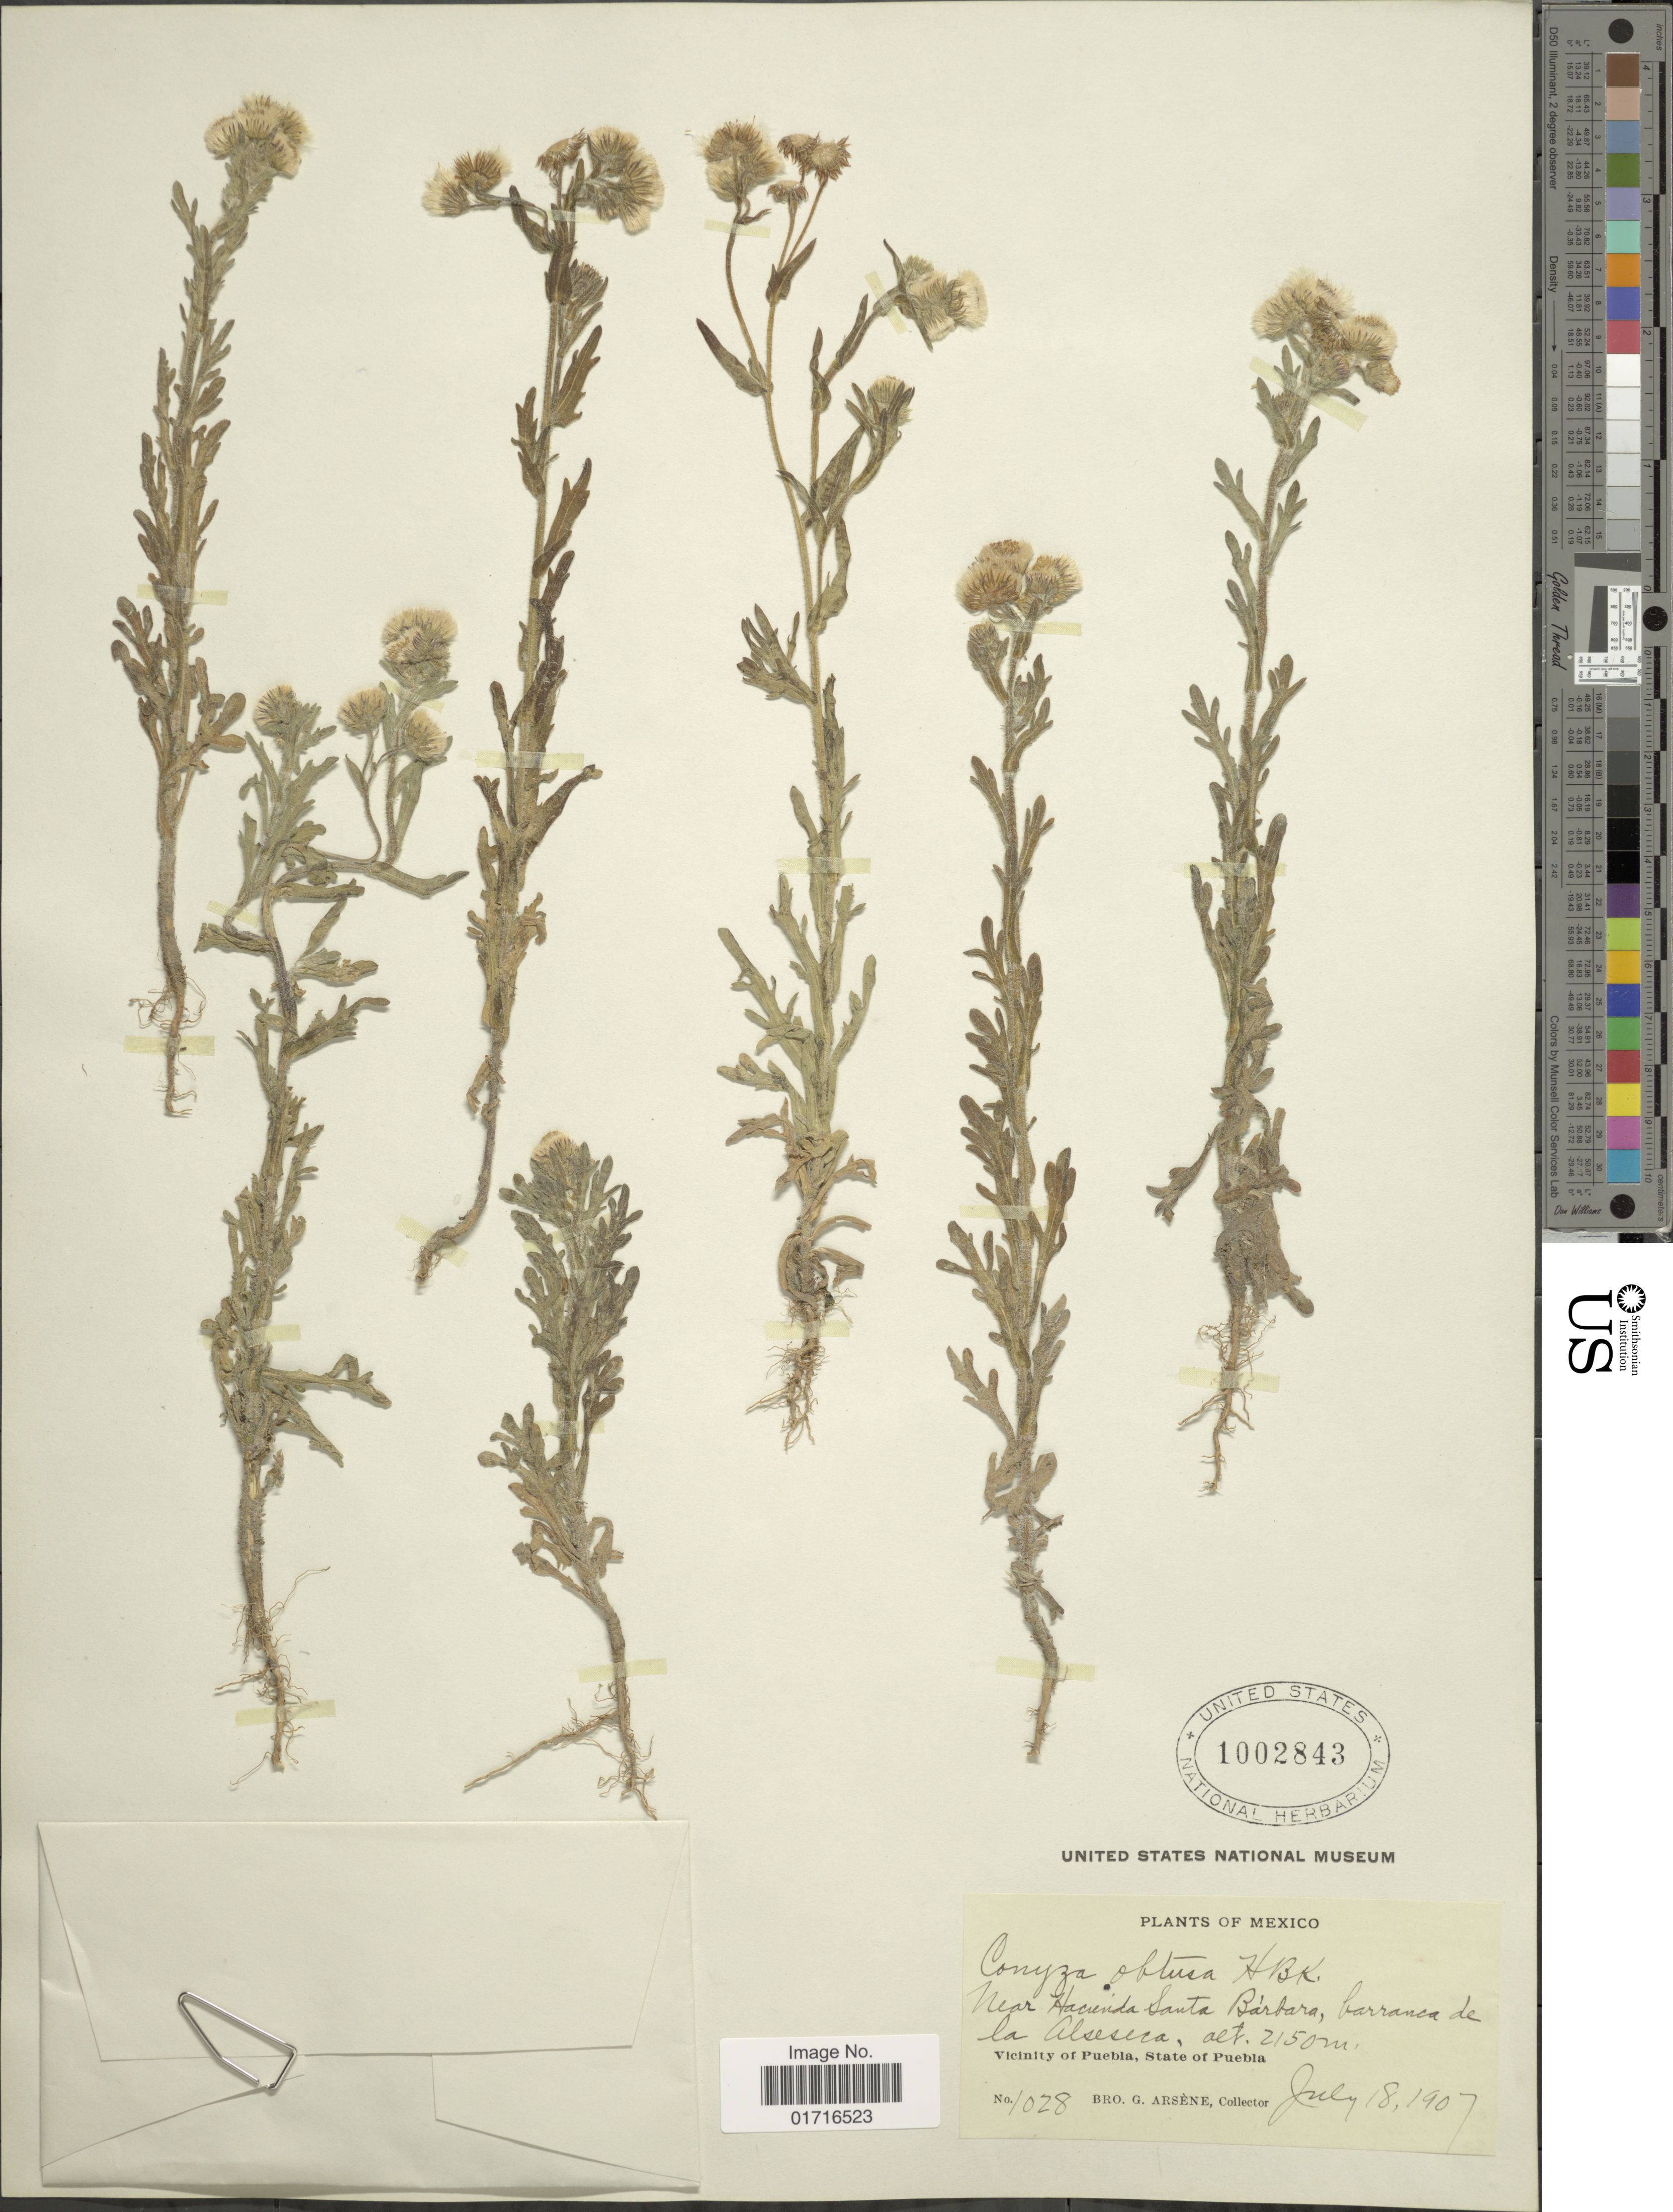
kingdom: Plantae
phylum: Tracheophyta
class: Magnoliopsida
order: Asterales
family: Asteraceae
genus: Conyza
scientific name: Conyza coronopifolia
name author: Kunth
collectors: Bro. G. Arsène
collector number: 1028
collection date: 1907-07-18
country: Mexico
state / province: Puebla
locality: Near Hacienda Santa Barbara, barranca de la Alseseca, Vicinity of Puebla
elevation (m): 2150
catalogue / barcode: US 1002843